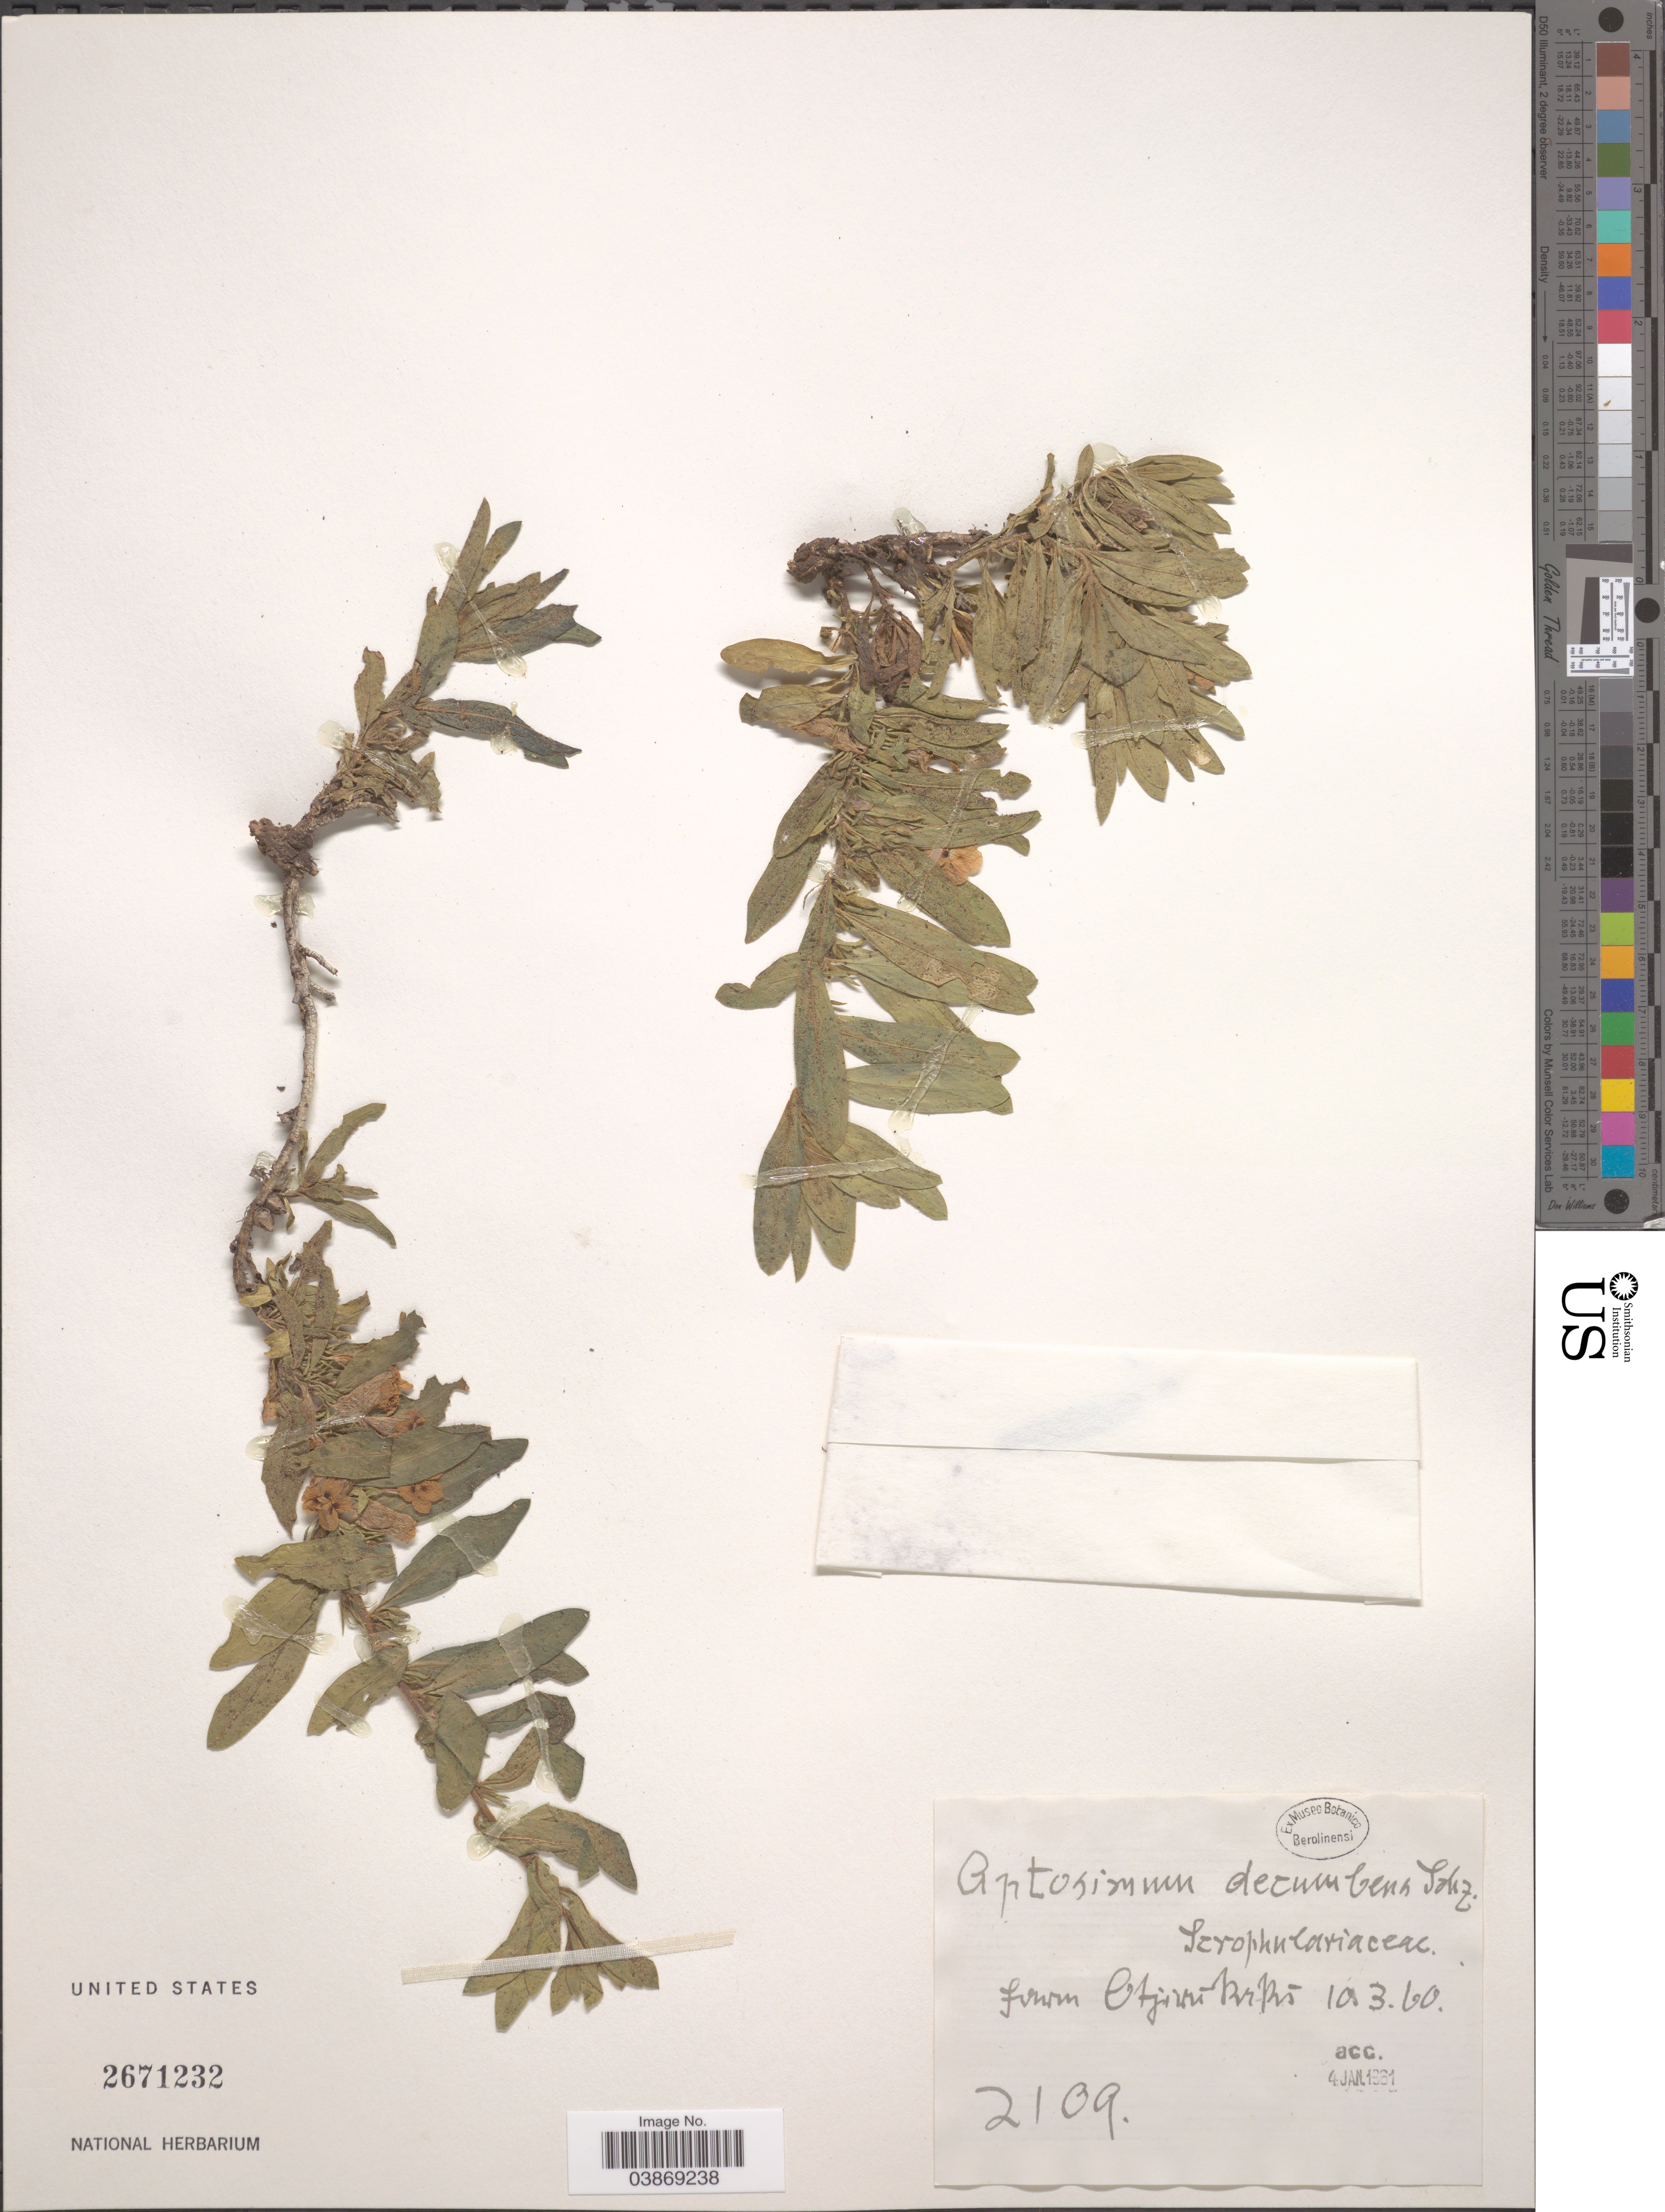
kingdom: Plantae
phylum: Tracheophyta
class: Magnoliopsida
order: Lamiales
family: Scrophulariaceae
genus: Aptosimum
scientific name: Aptosimum decumbens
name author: Schinz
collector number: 2109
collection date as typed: Transcribed d/m/y: 10/3/60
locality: Fonrun[interpreted] [illegible text].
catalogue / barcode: US 2671232